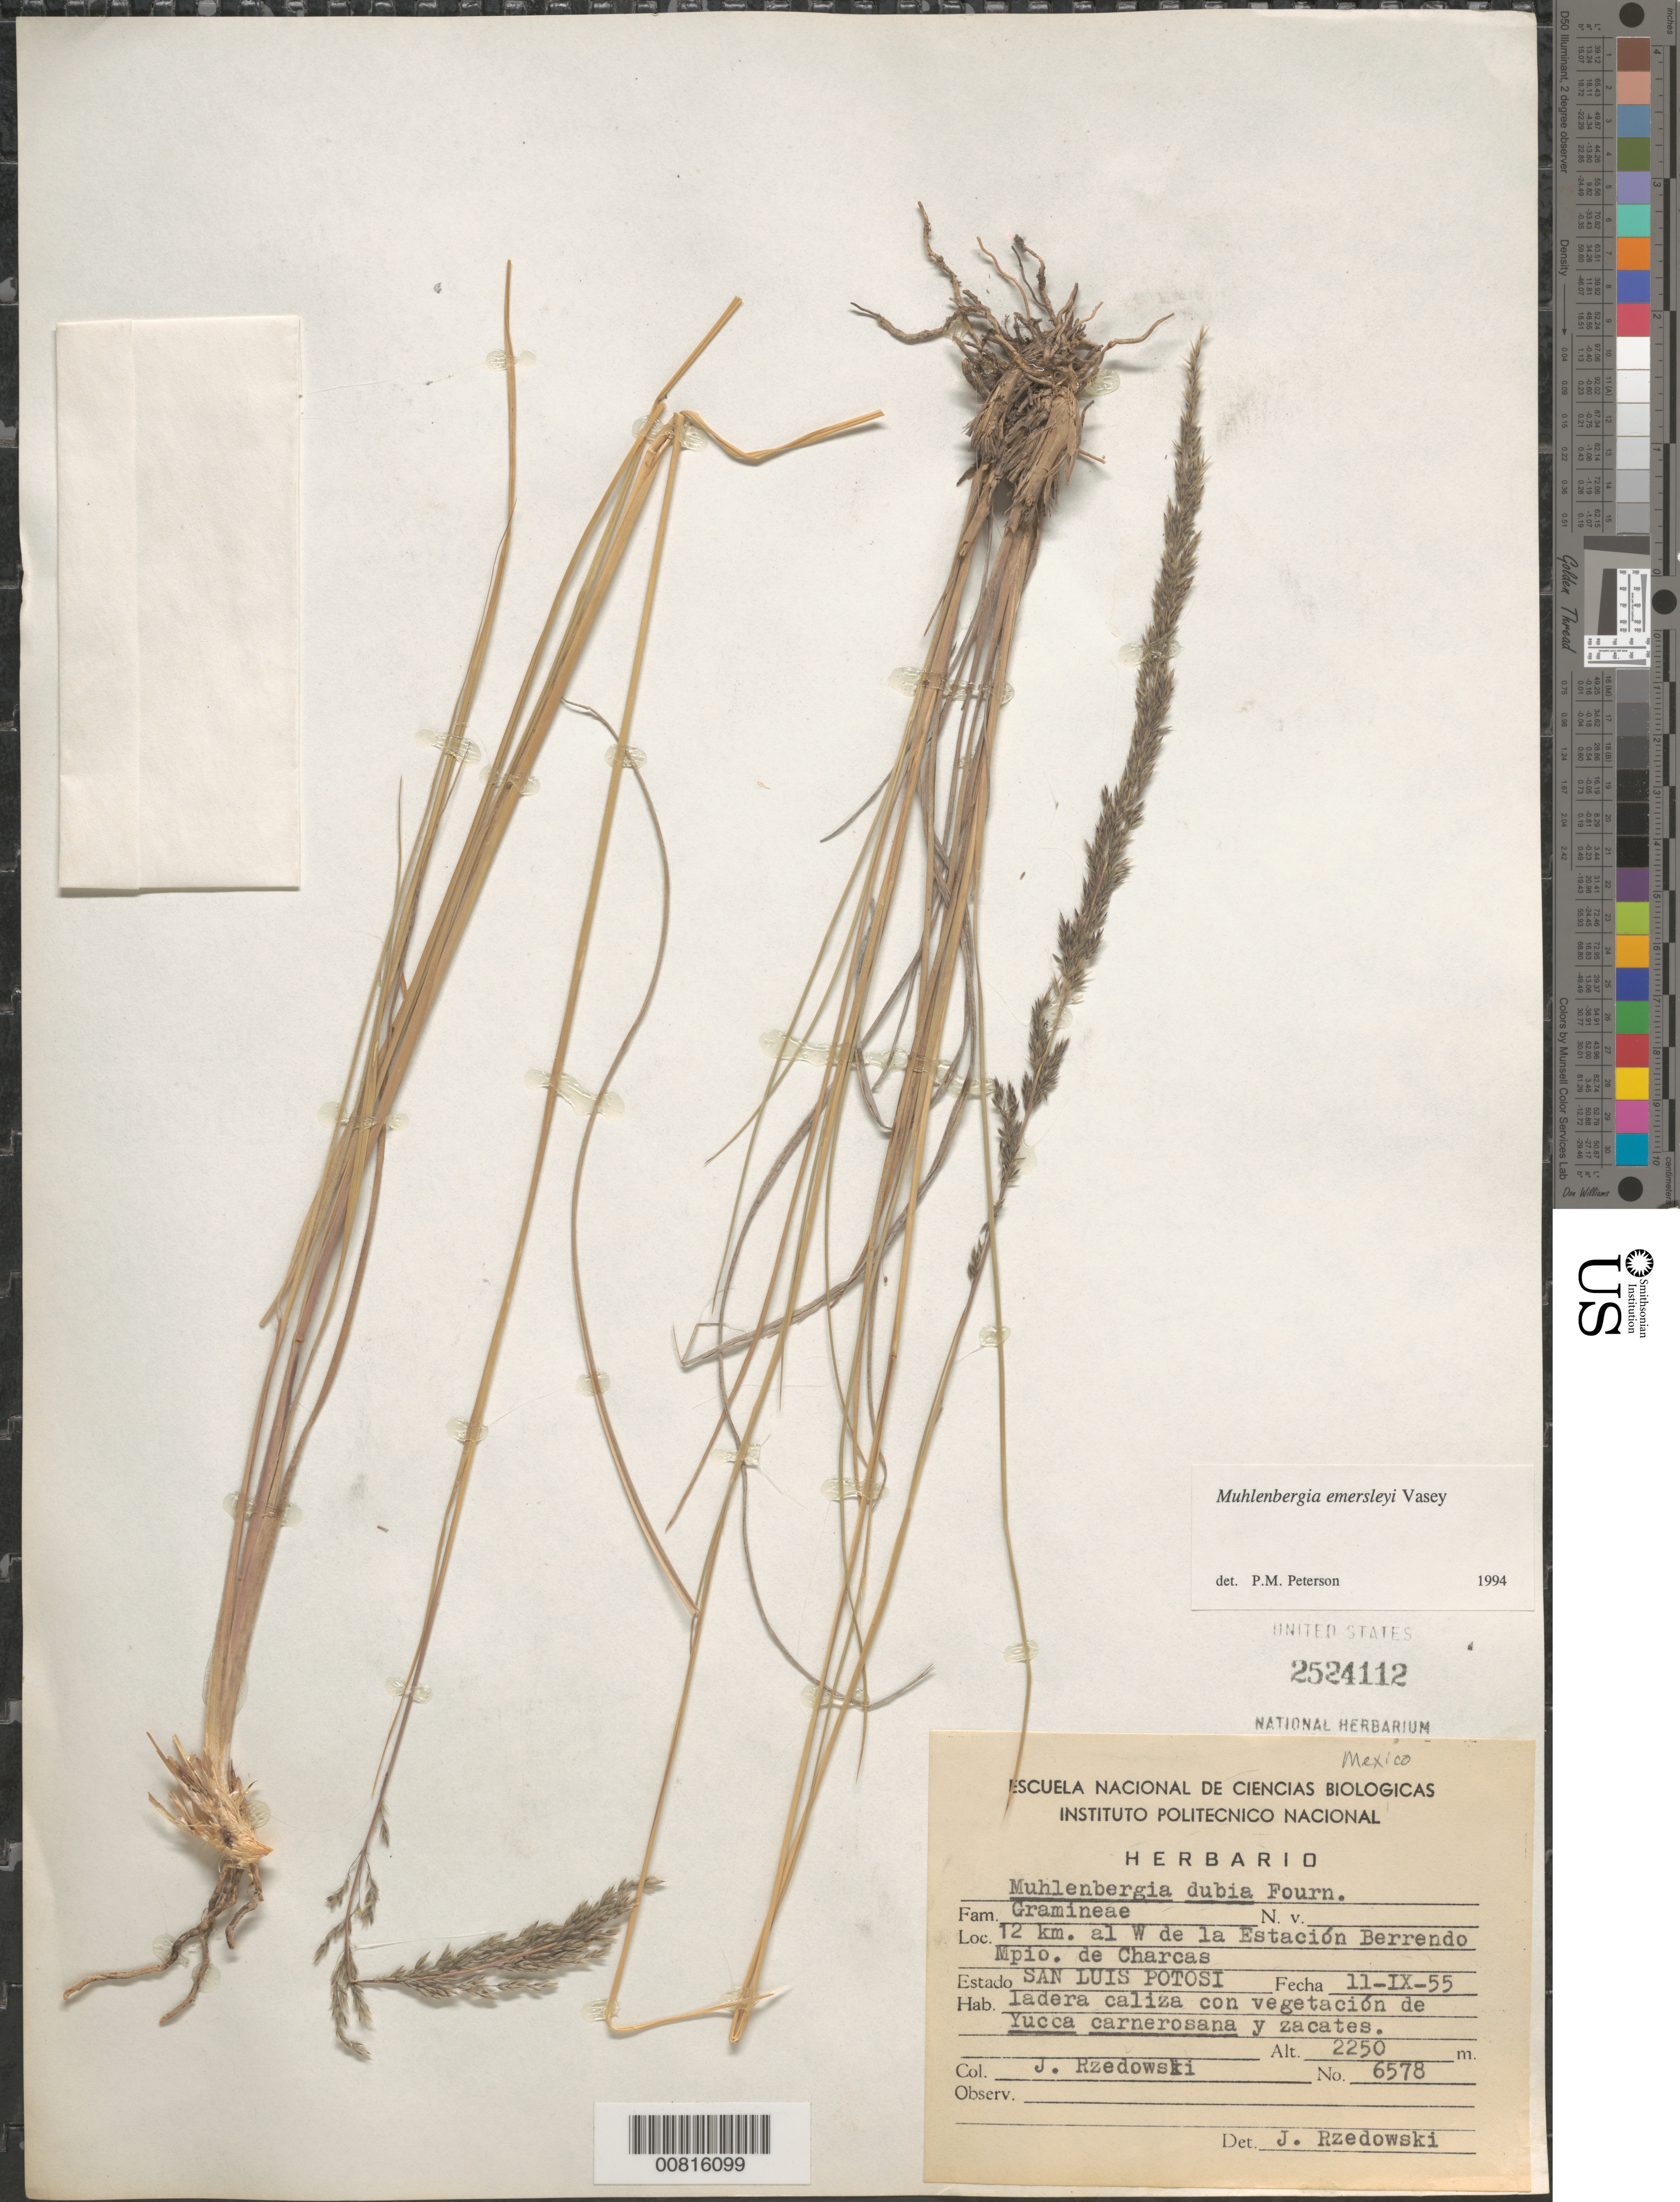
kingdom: Plantae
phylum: Tracheophyta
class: Liliopsida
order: Poales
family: Poaceae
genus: Muhlenbergia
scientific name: Muhlenbergia emersleyi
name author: Vasey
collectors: J. Rzedowski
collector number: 6578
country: Mexico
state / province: San Luis Potosí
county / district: Charcas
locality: W of la Estacion Berrendo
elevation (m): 2250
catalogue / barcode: US 2524112